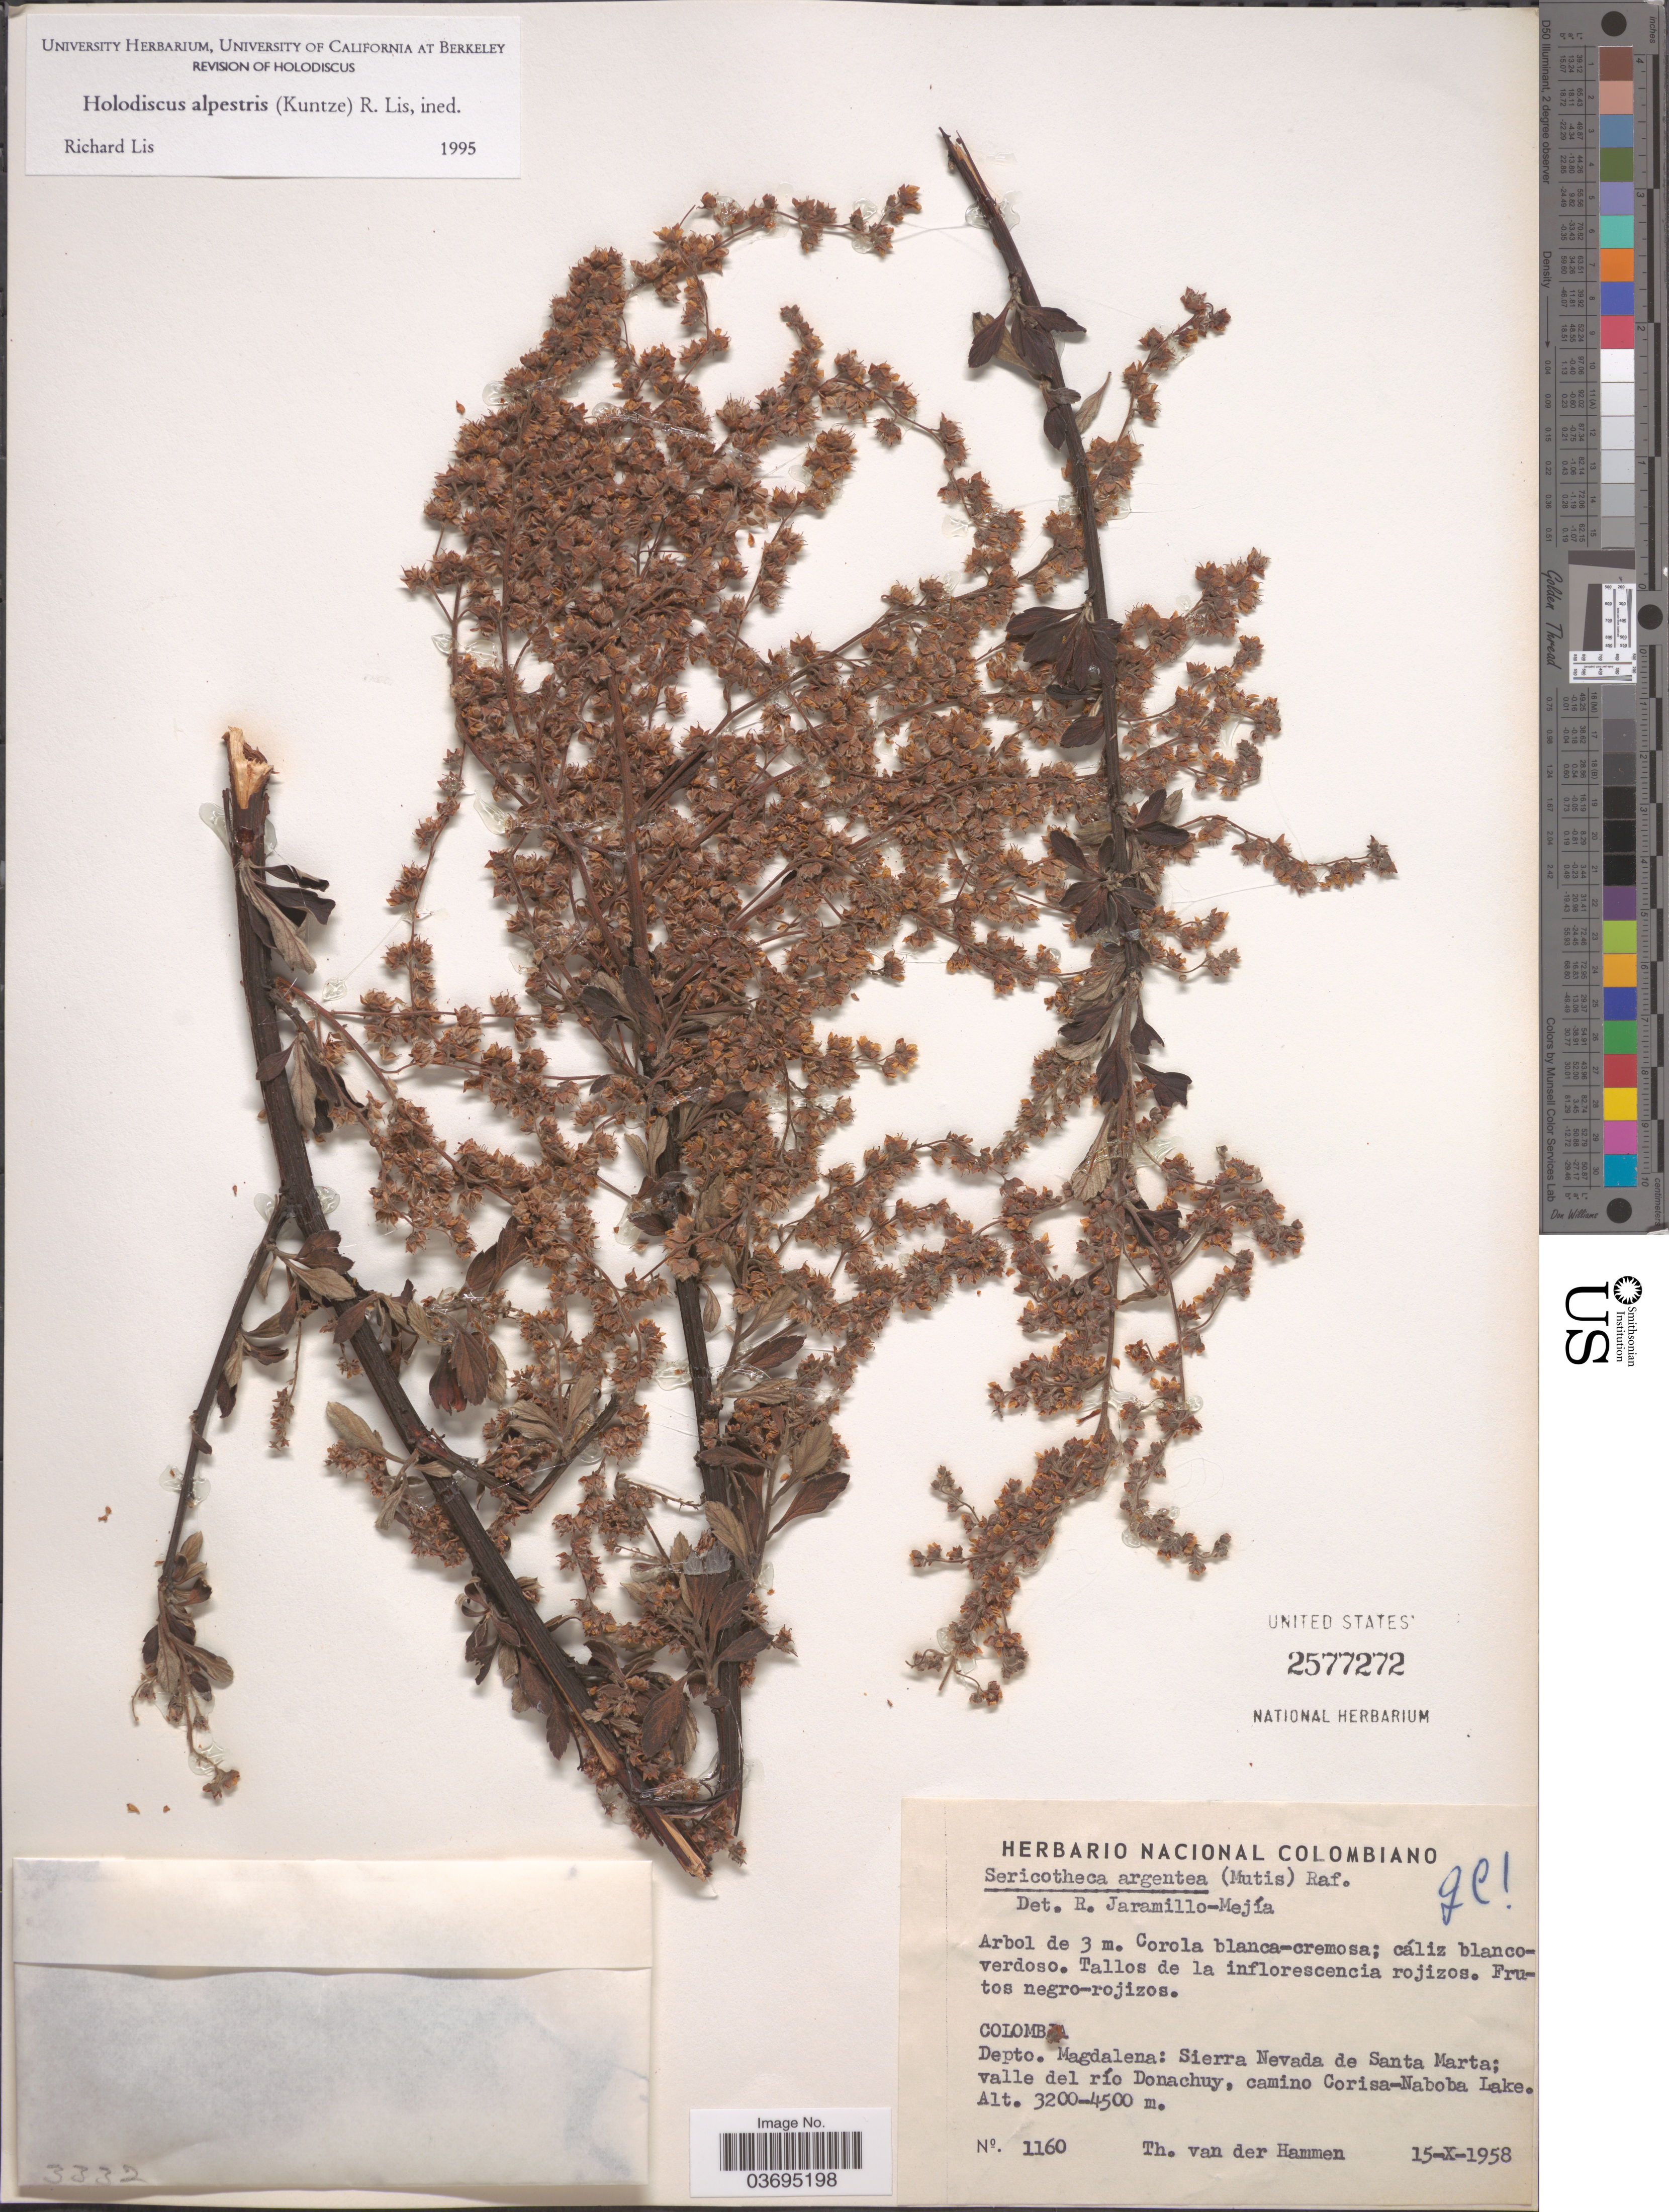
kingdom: Plantae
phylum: Tracheophyta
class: Magnoliopsida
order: Rosales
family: Rosaceae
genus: Holodiscus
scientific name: Holodiscus argenteus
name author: (L. f.) Maxim.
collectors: T. Van der Hammen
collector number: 1160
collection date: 1958-10-15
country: Colombia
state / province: Magdalena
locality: Depto. Magdalena: Sierra Nevada de Santa Marta; valle del río Donachuy, camino Corisa-Naboba Lake.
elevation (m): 3200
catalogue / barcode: US 2577272